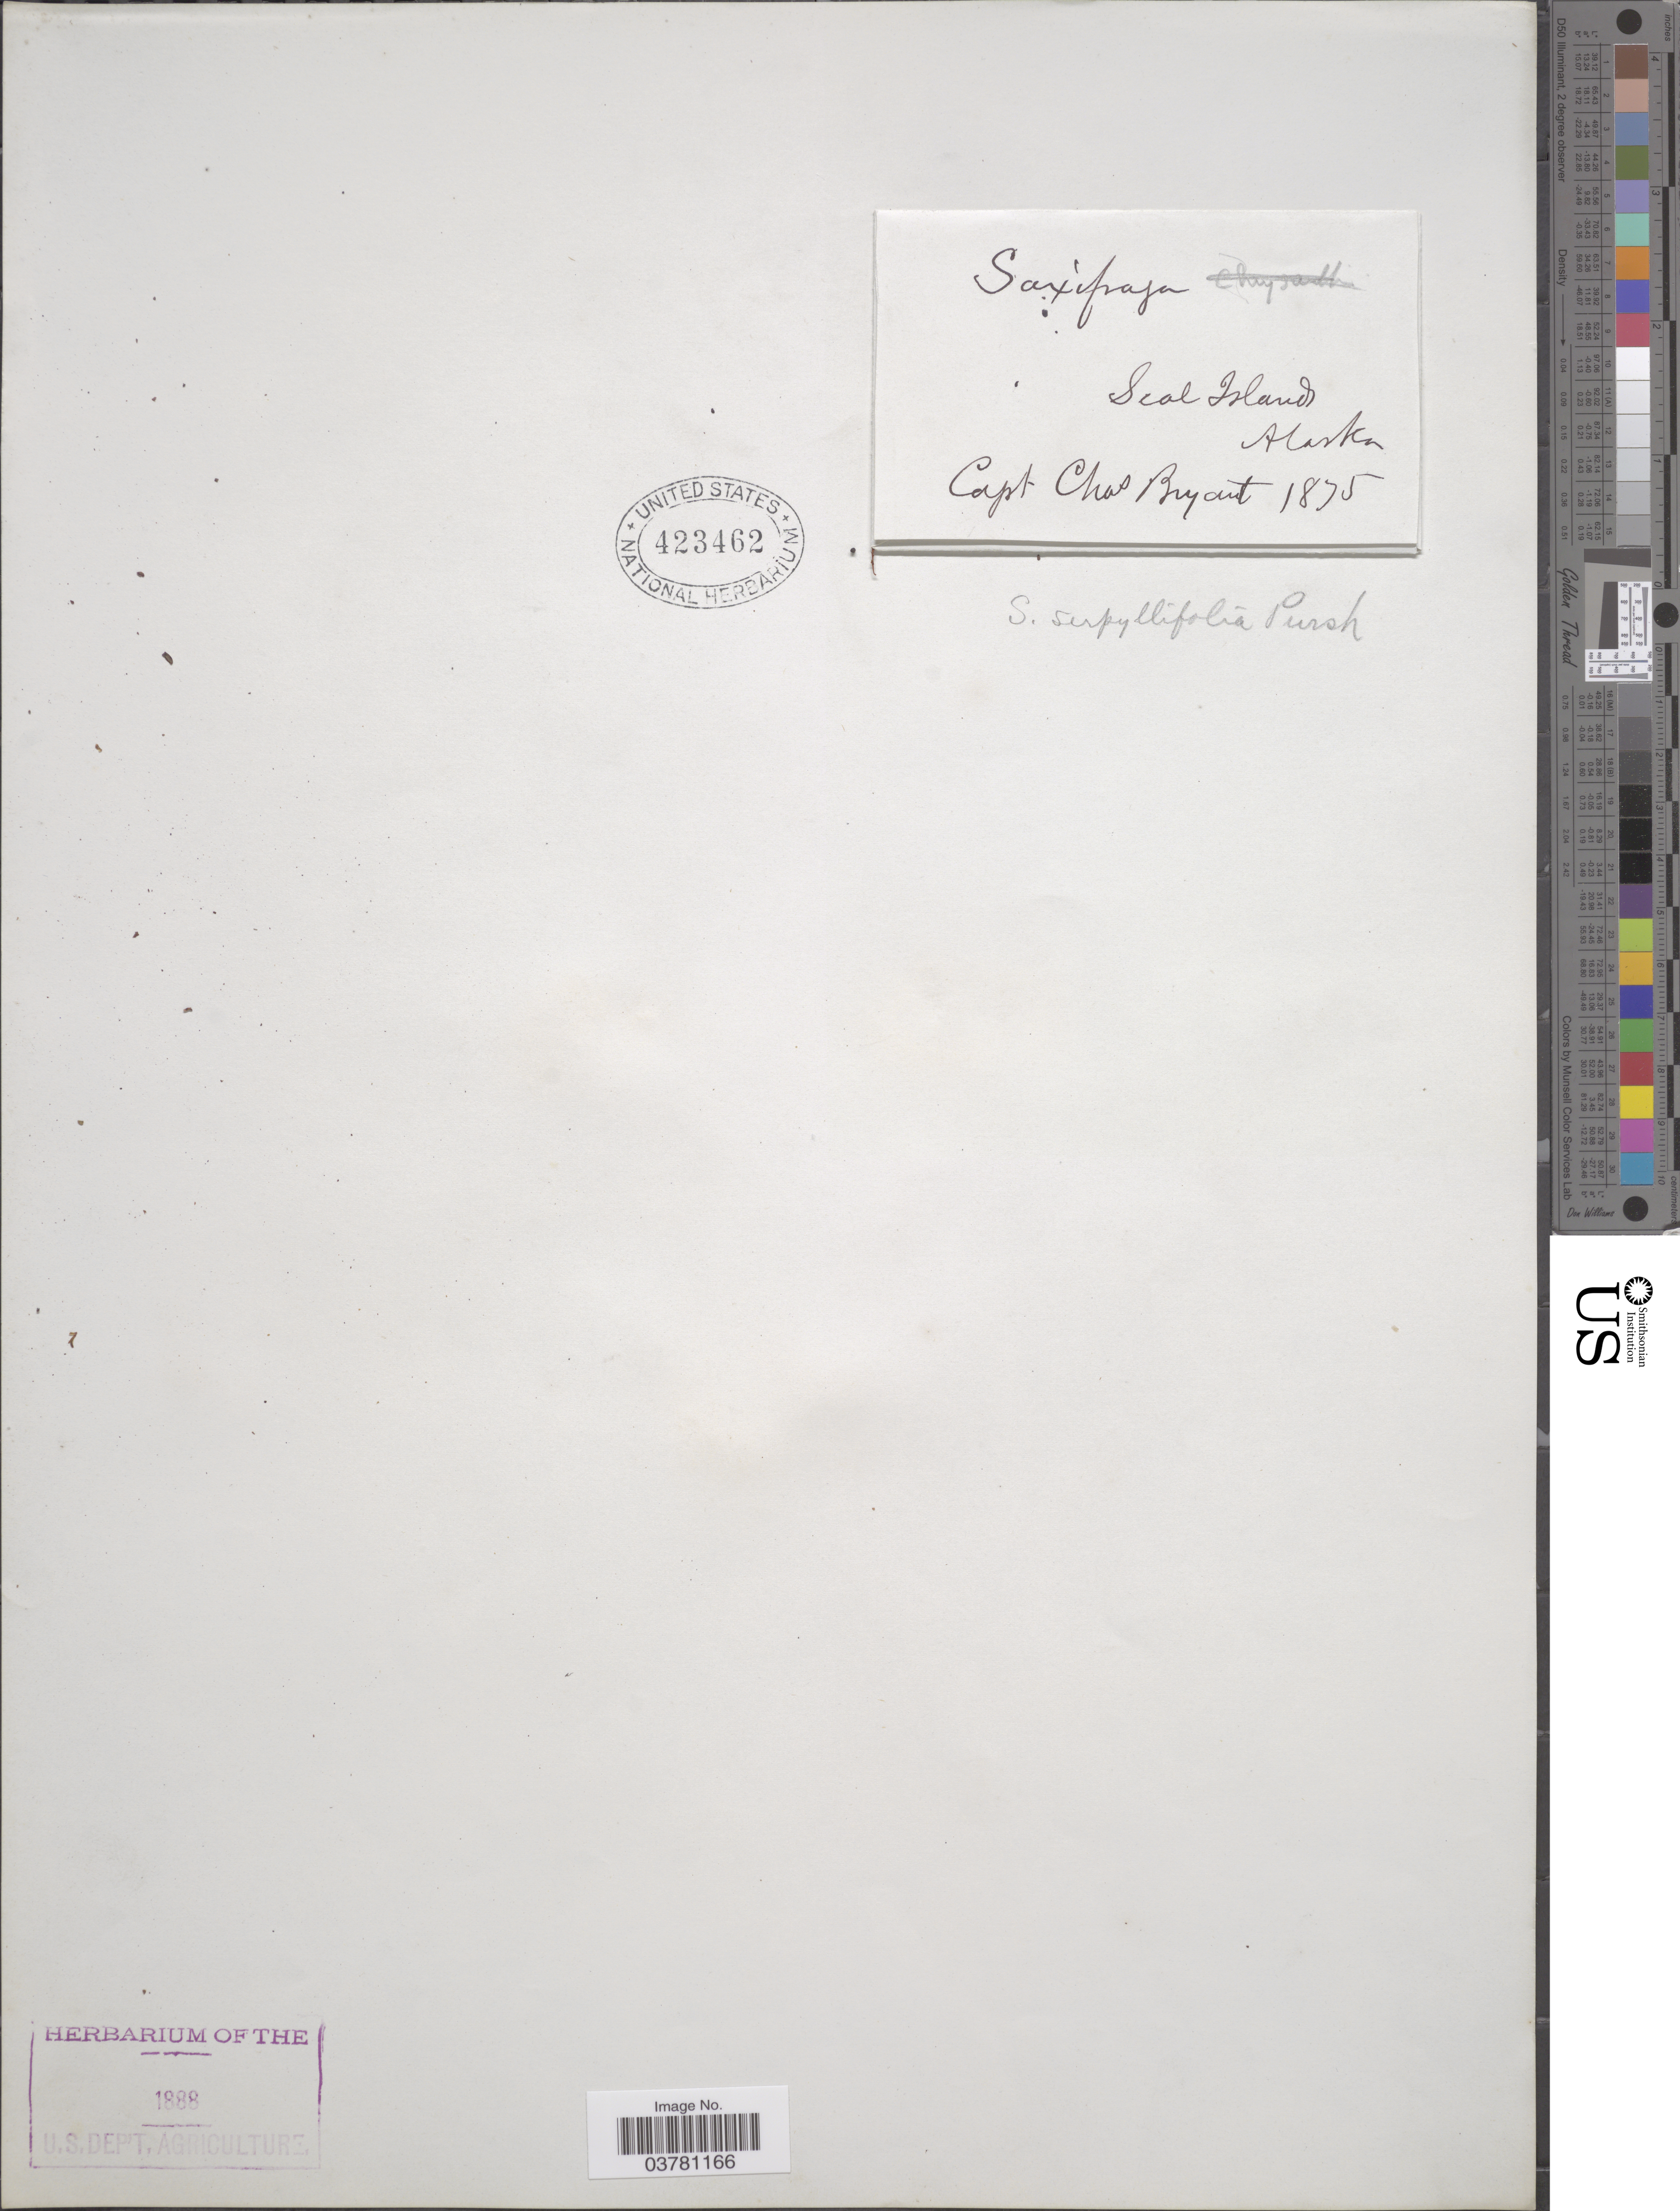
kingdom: Plantae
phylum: Tracheophyta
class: Magnoliopsida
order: Saxifragales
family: Saxifragaceae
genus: Saxifraga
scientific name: Saxifraga serpyllifolia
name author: Pursh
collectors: C. Bryant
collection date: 1875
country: United States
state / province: Alaska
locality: Seal Island.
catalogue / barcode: US 423462